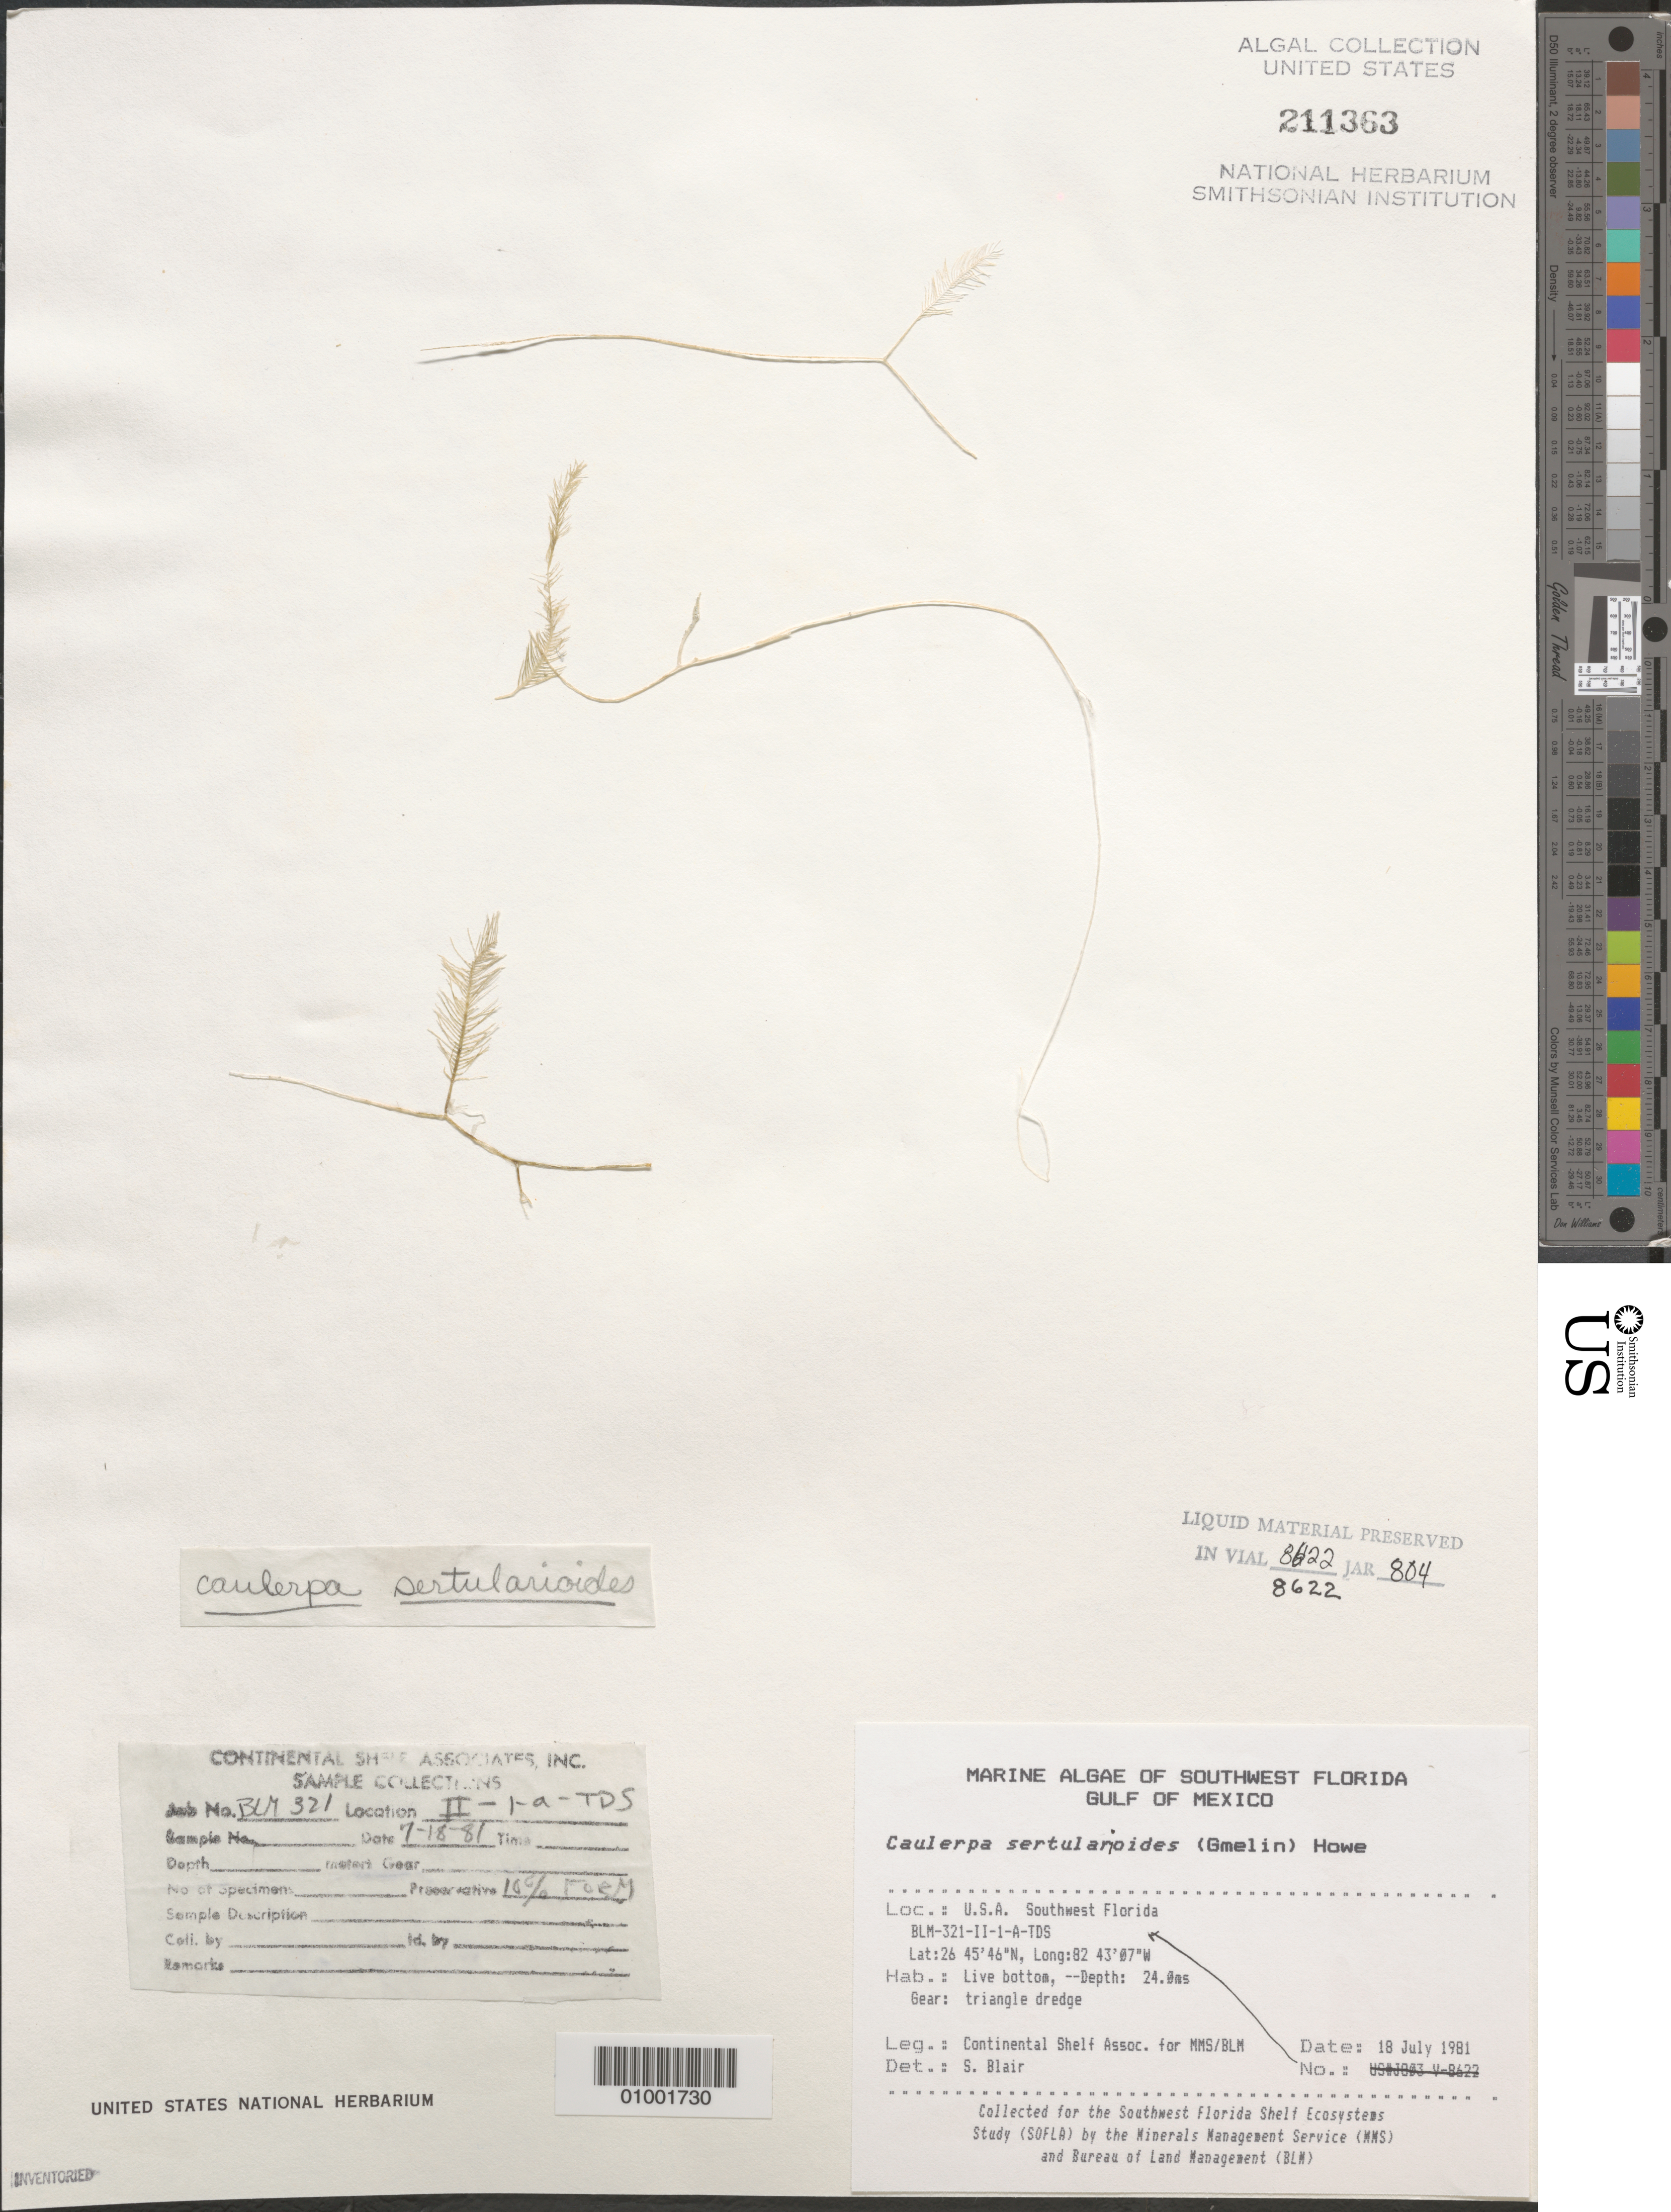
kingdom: Plantae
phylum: Chlorophyta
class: Ulvophyceae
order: Bryopsidales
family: Caulerpaceae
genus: Caulerpa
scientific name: Caulerpa sertularioides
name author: (S.G. Gmel.) M. Howe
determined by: Blair, S. M.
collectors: Continental Shelf Associates for the MMS/BLM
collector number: BLM-321-II-1-A-TDS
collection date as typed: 18 Jul 1981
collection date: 1981-07-18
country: United States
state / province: Florida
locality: Gulf of Mexico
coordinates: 26 45'46"N, 82 43'07"W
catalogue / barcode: US 211363